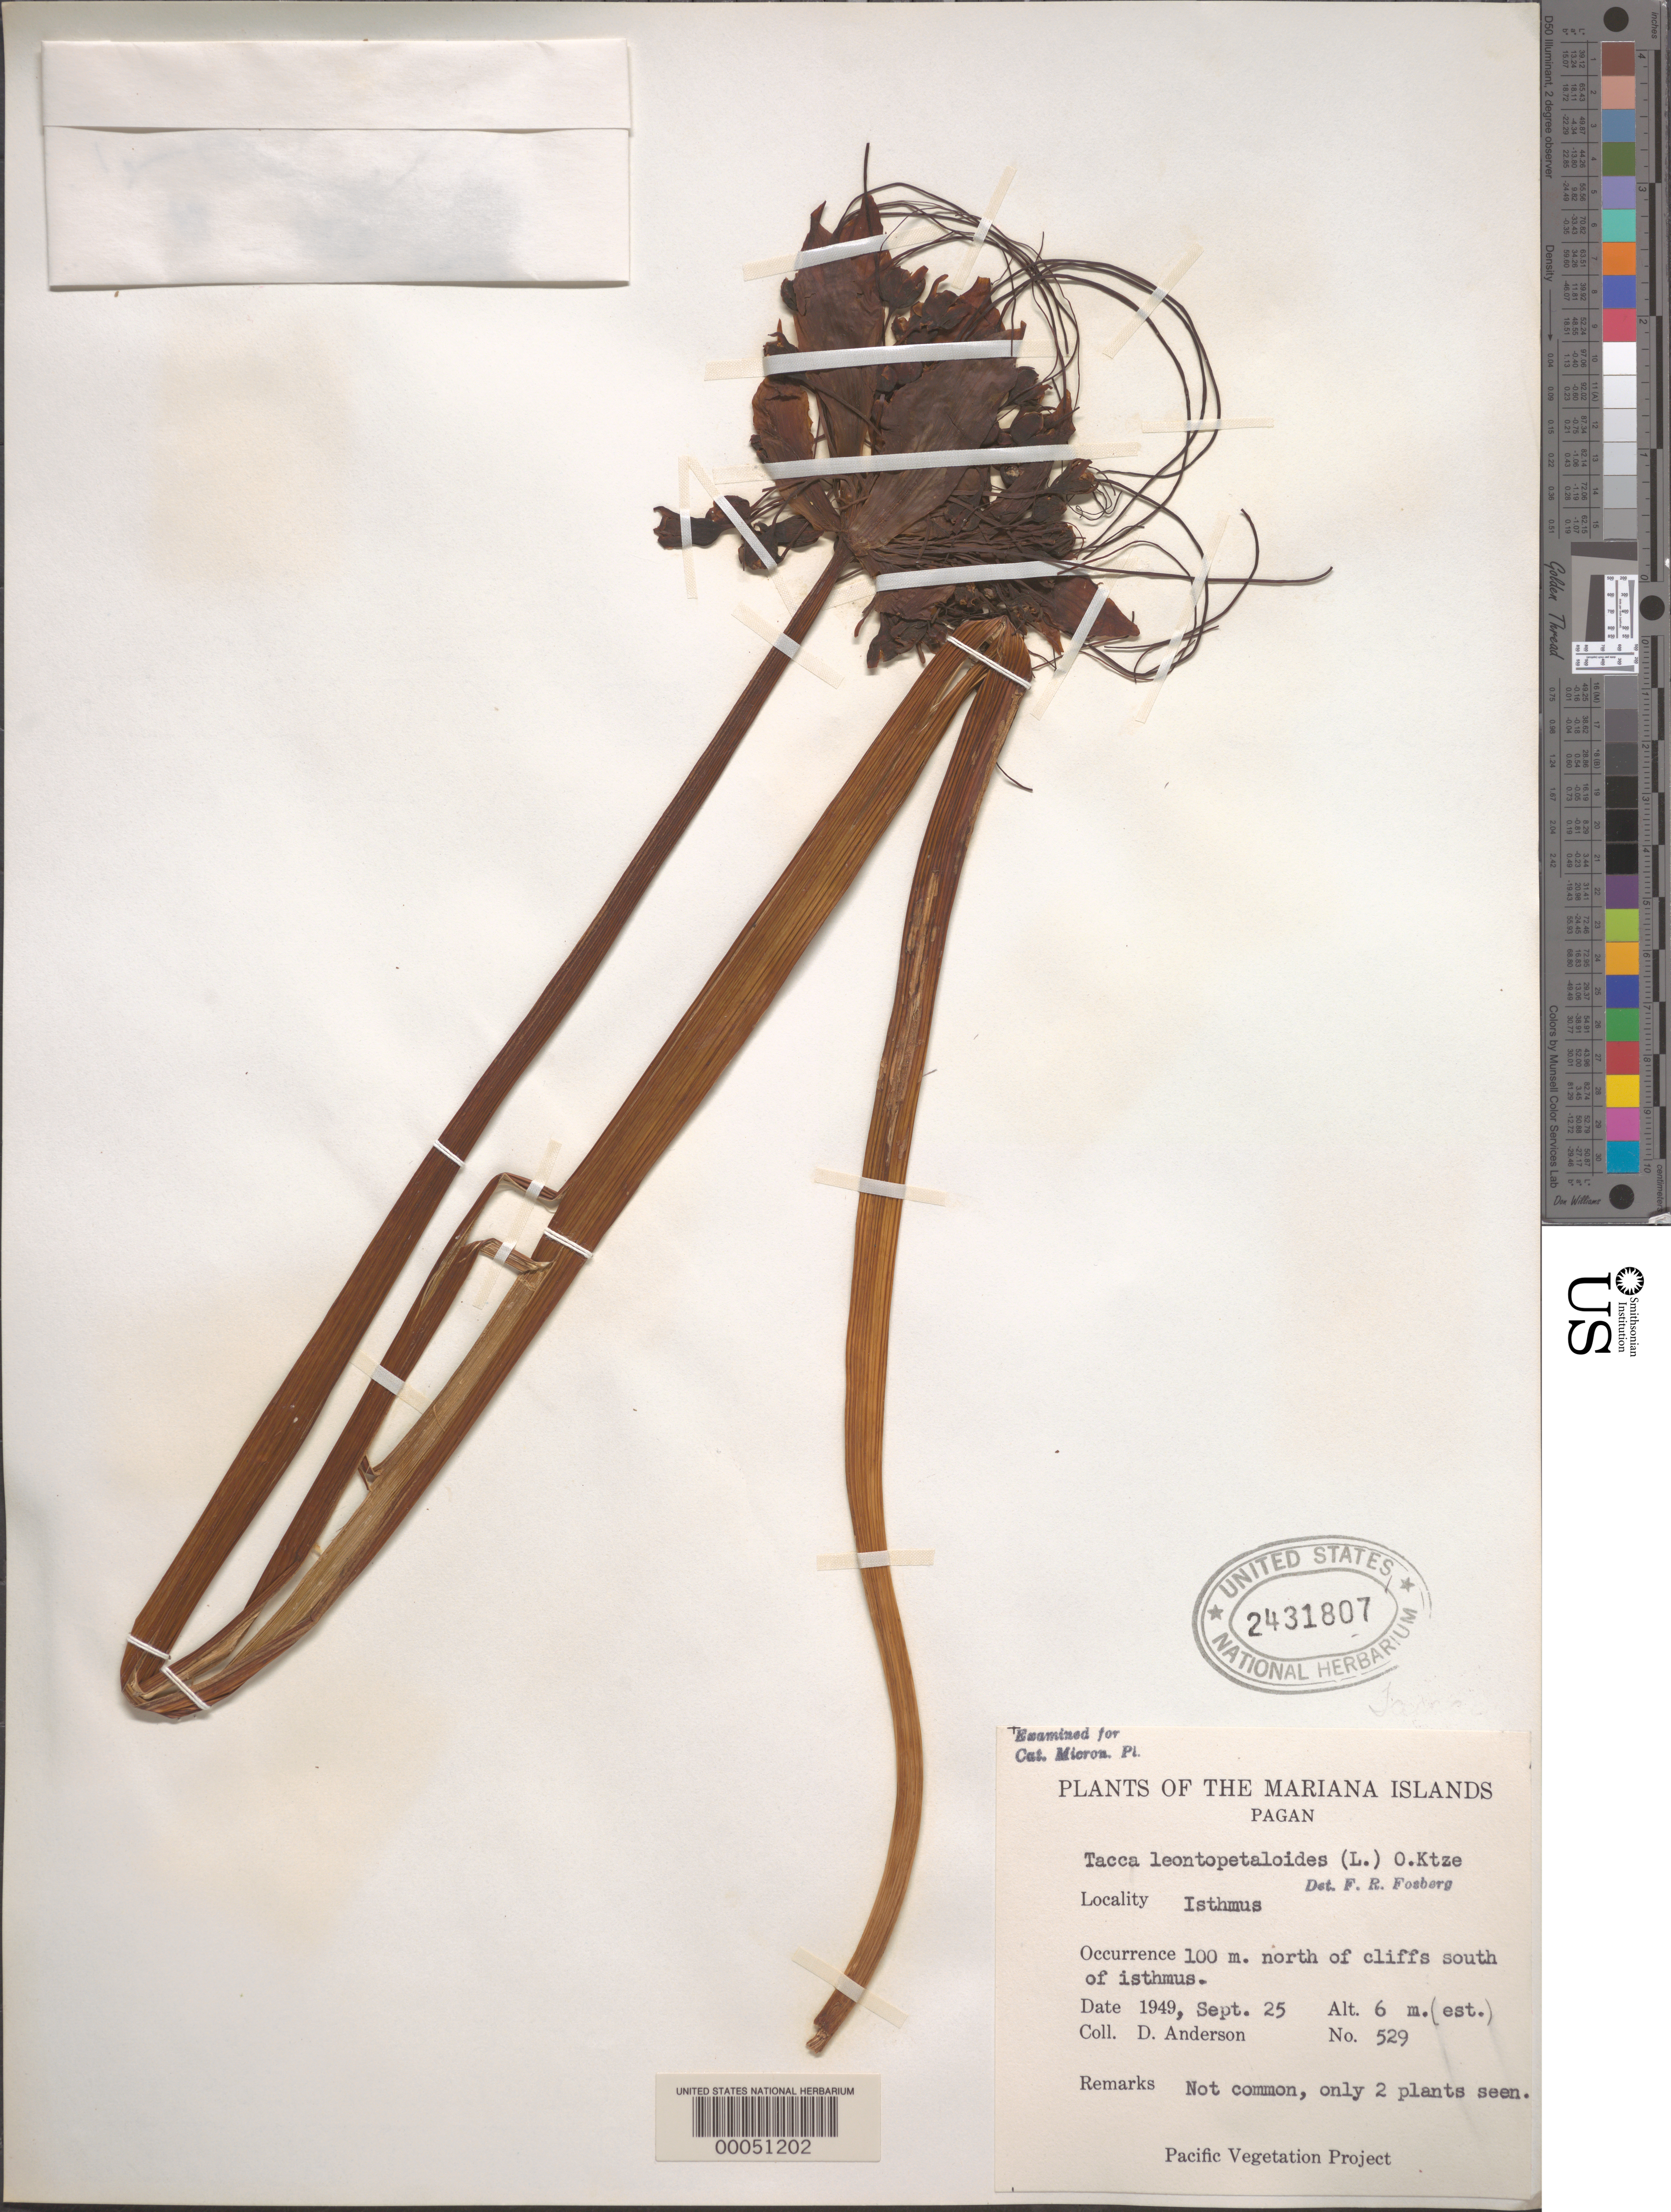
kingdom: Plantae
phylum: Tracheophyta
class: Liliopsida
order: Dioscoreales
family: Dioscoreaceae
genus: Tacca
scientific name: Tacca leontopetaloides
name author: (L.) Kuntze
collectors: D. Anderson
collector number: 529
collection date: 1949-09-25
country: Northern Mariana Islands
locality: Pagan. Isthmus. 100 m. north of cliffs south of isthmus.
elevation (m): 6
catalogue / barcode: US 2431807